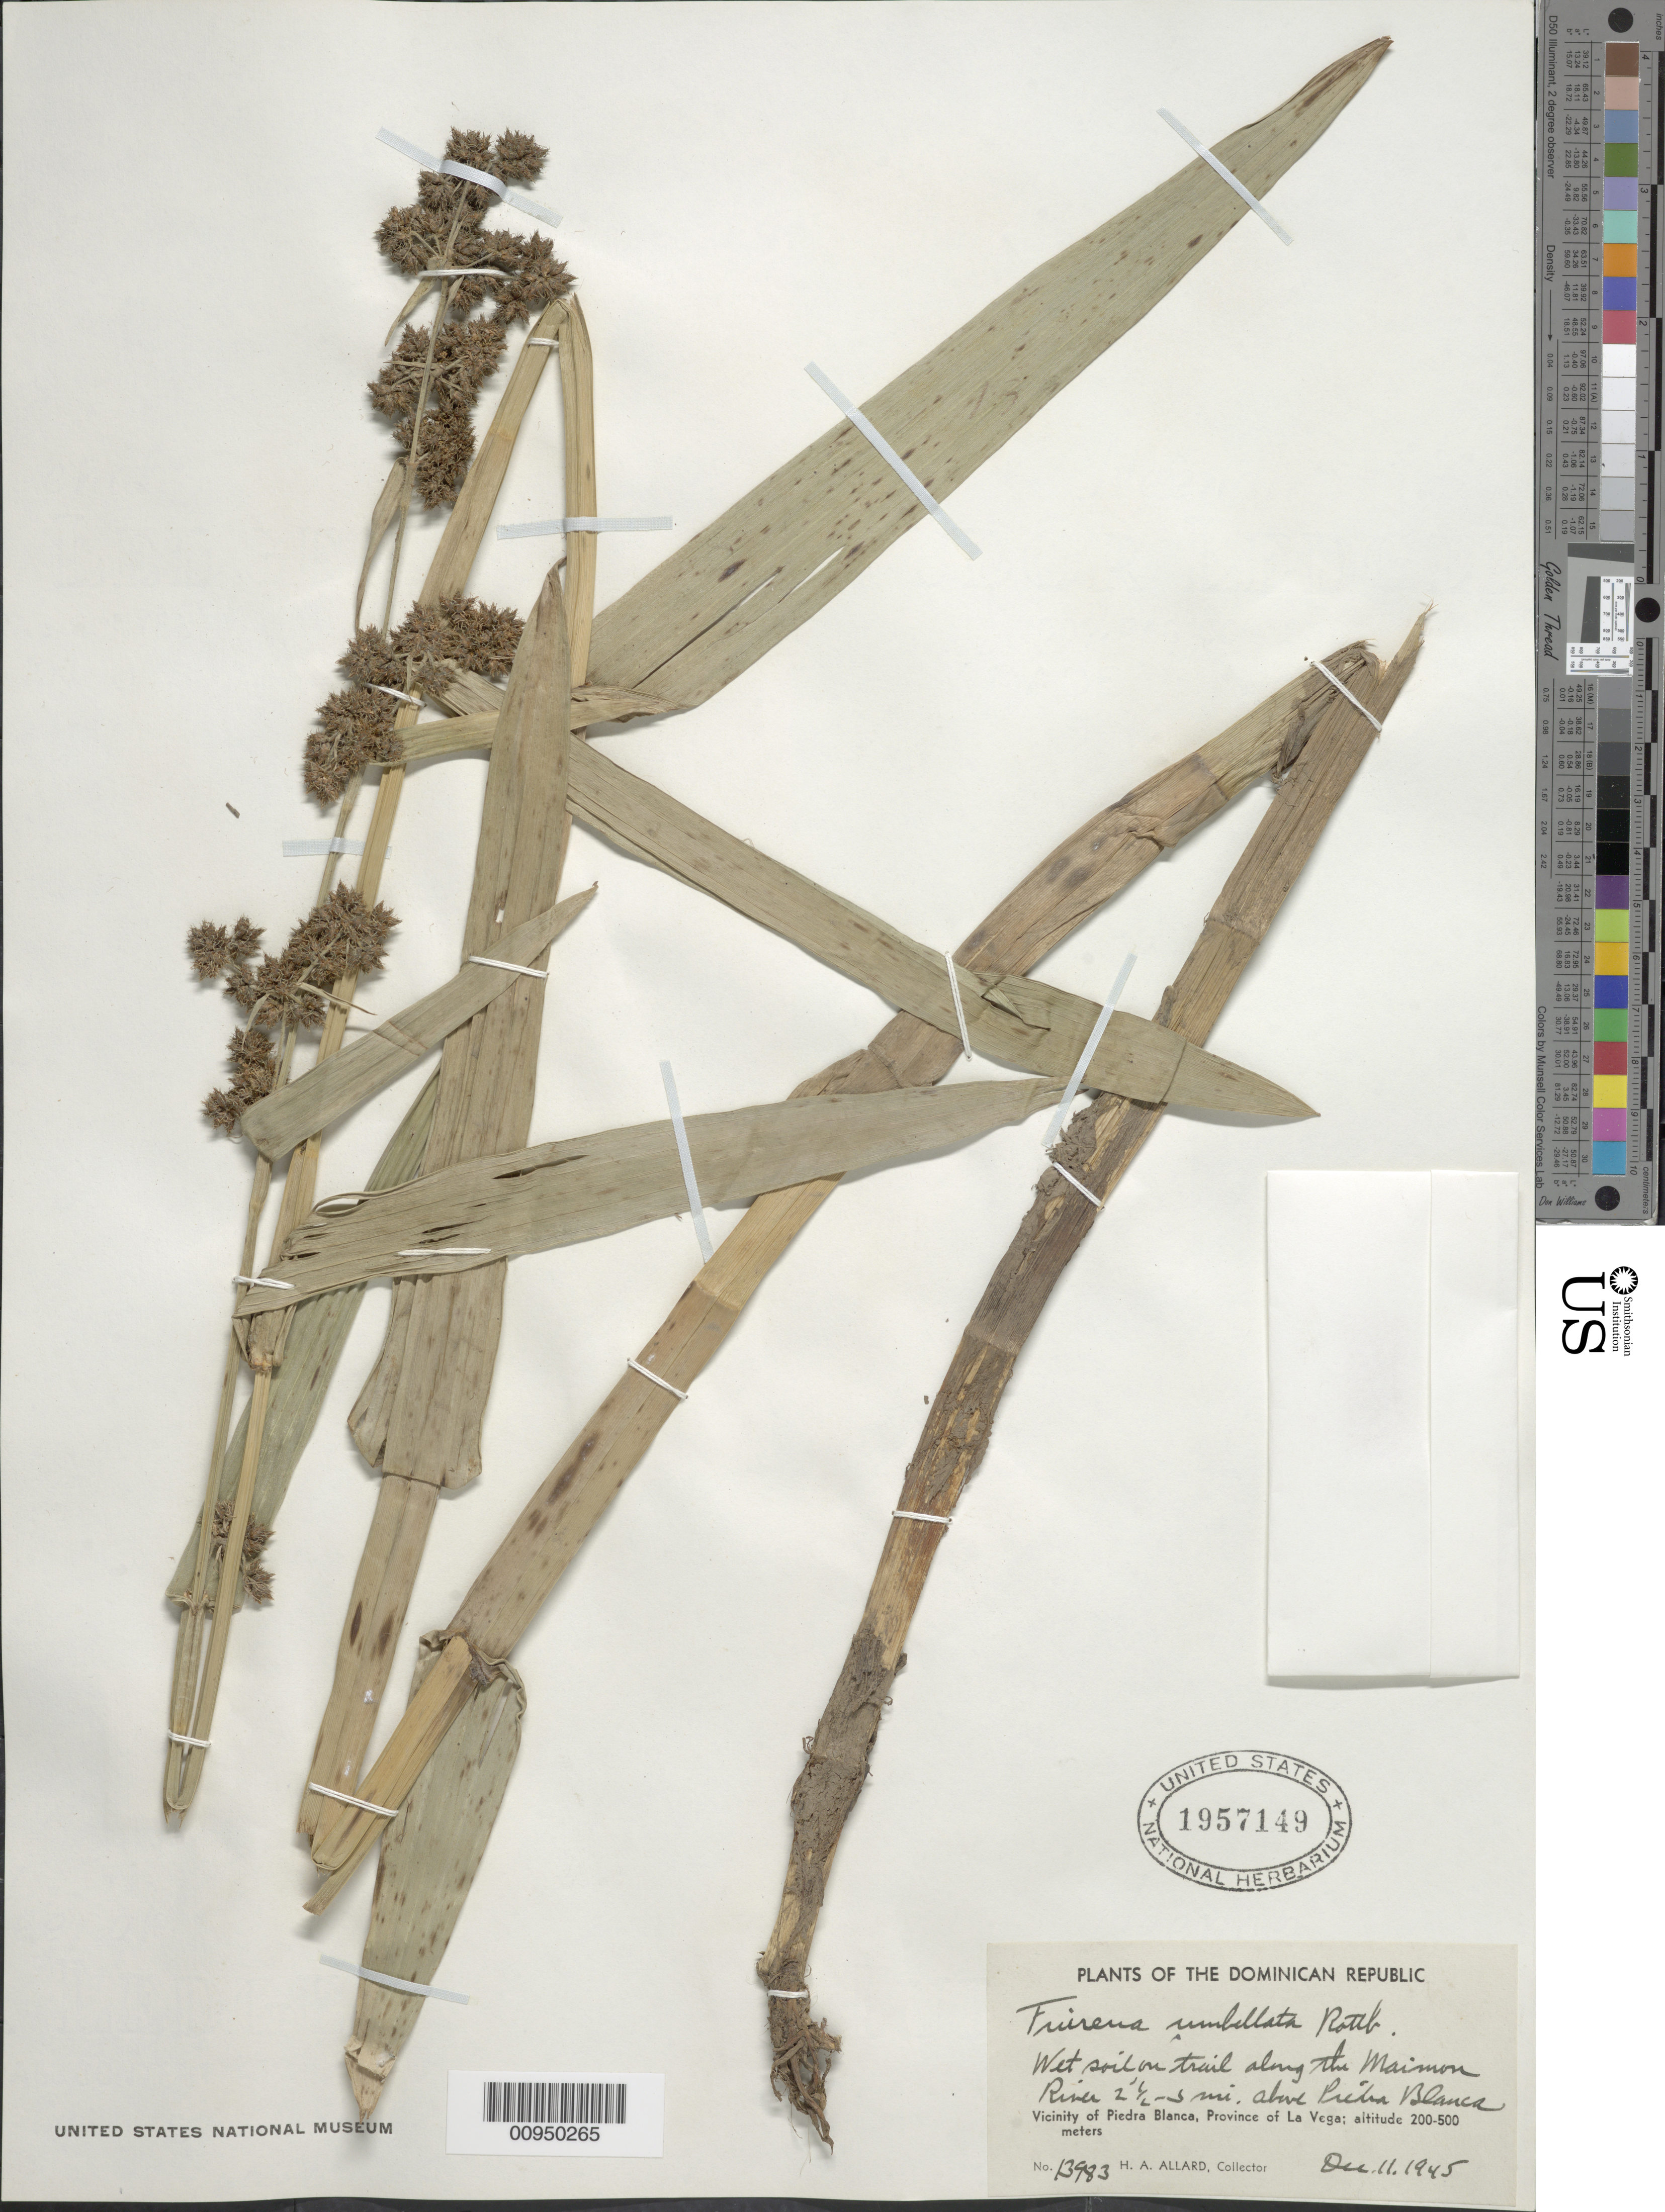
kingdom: Plantae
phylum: Tracheophyta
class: Liliopsida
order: Poales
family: Cyperaceae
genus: Fuirena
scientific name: Fuirena umbellata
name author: Rottb.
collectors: H. A. Allard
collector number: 13983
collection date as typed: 11 Dec 1945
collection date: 1945-12-11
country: Dominican Republic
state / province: La Vega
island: Hispaniola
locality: Vicinity of Piedra Blanca, trail along the Maimon River 2 1/2 - 3 mi above Piedra Blanca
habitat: Wet soil on trail along river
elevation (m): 200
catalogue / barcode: US 1957149